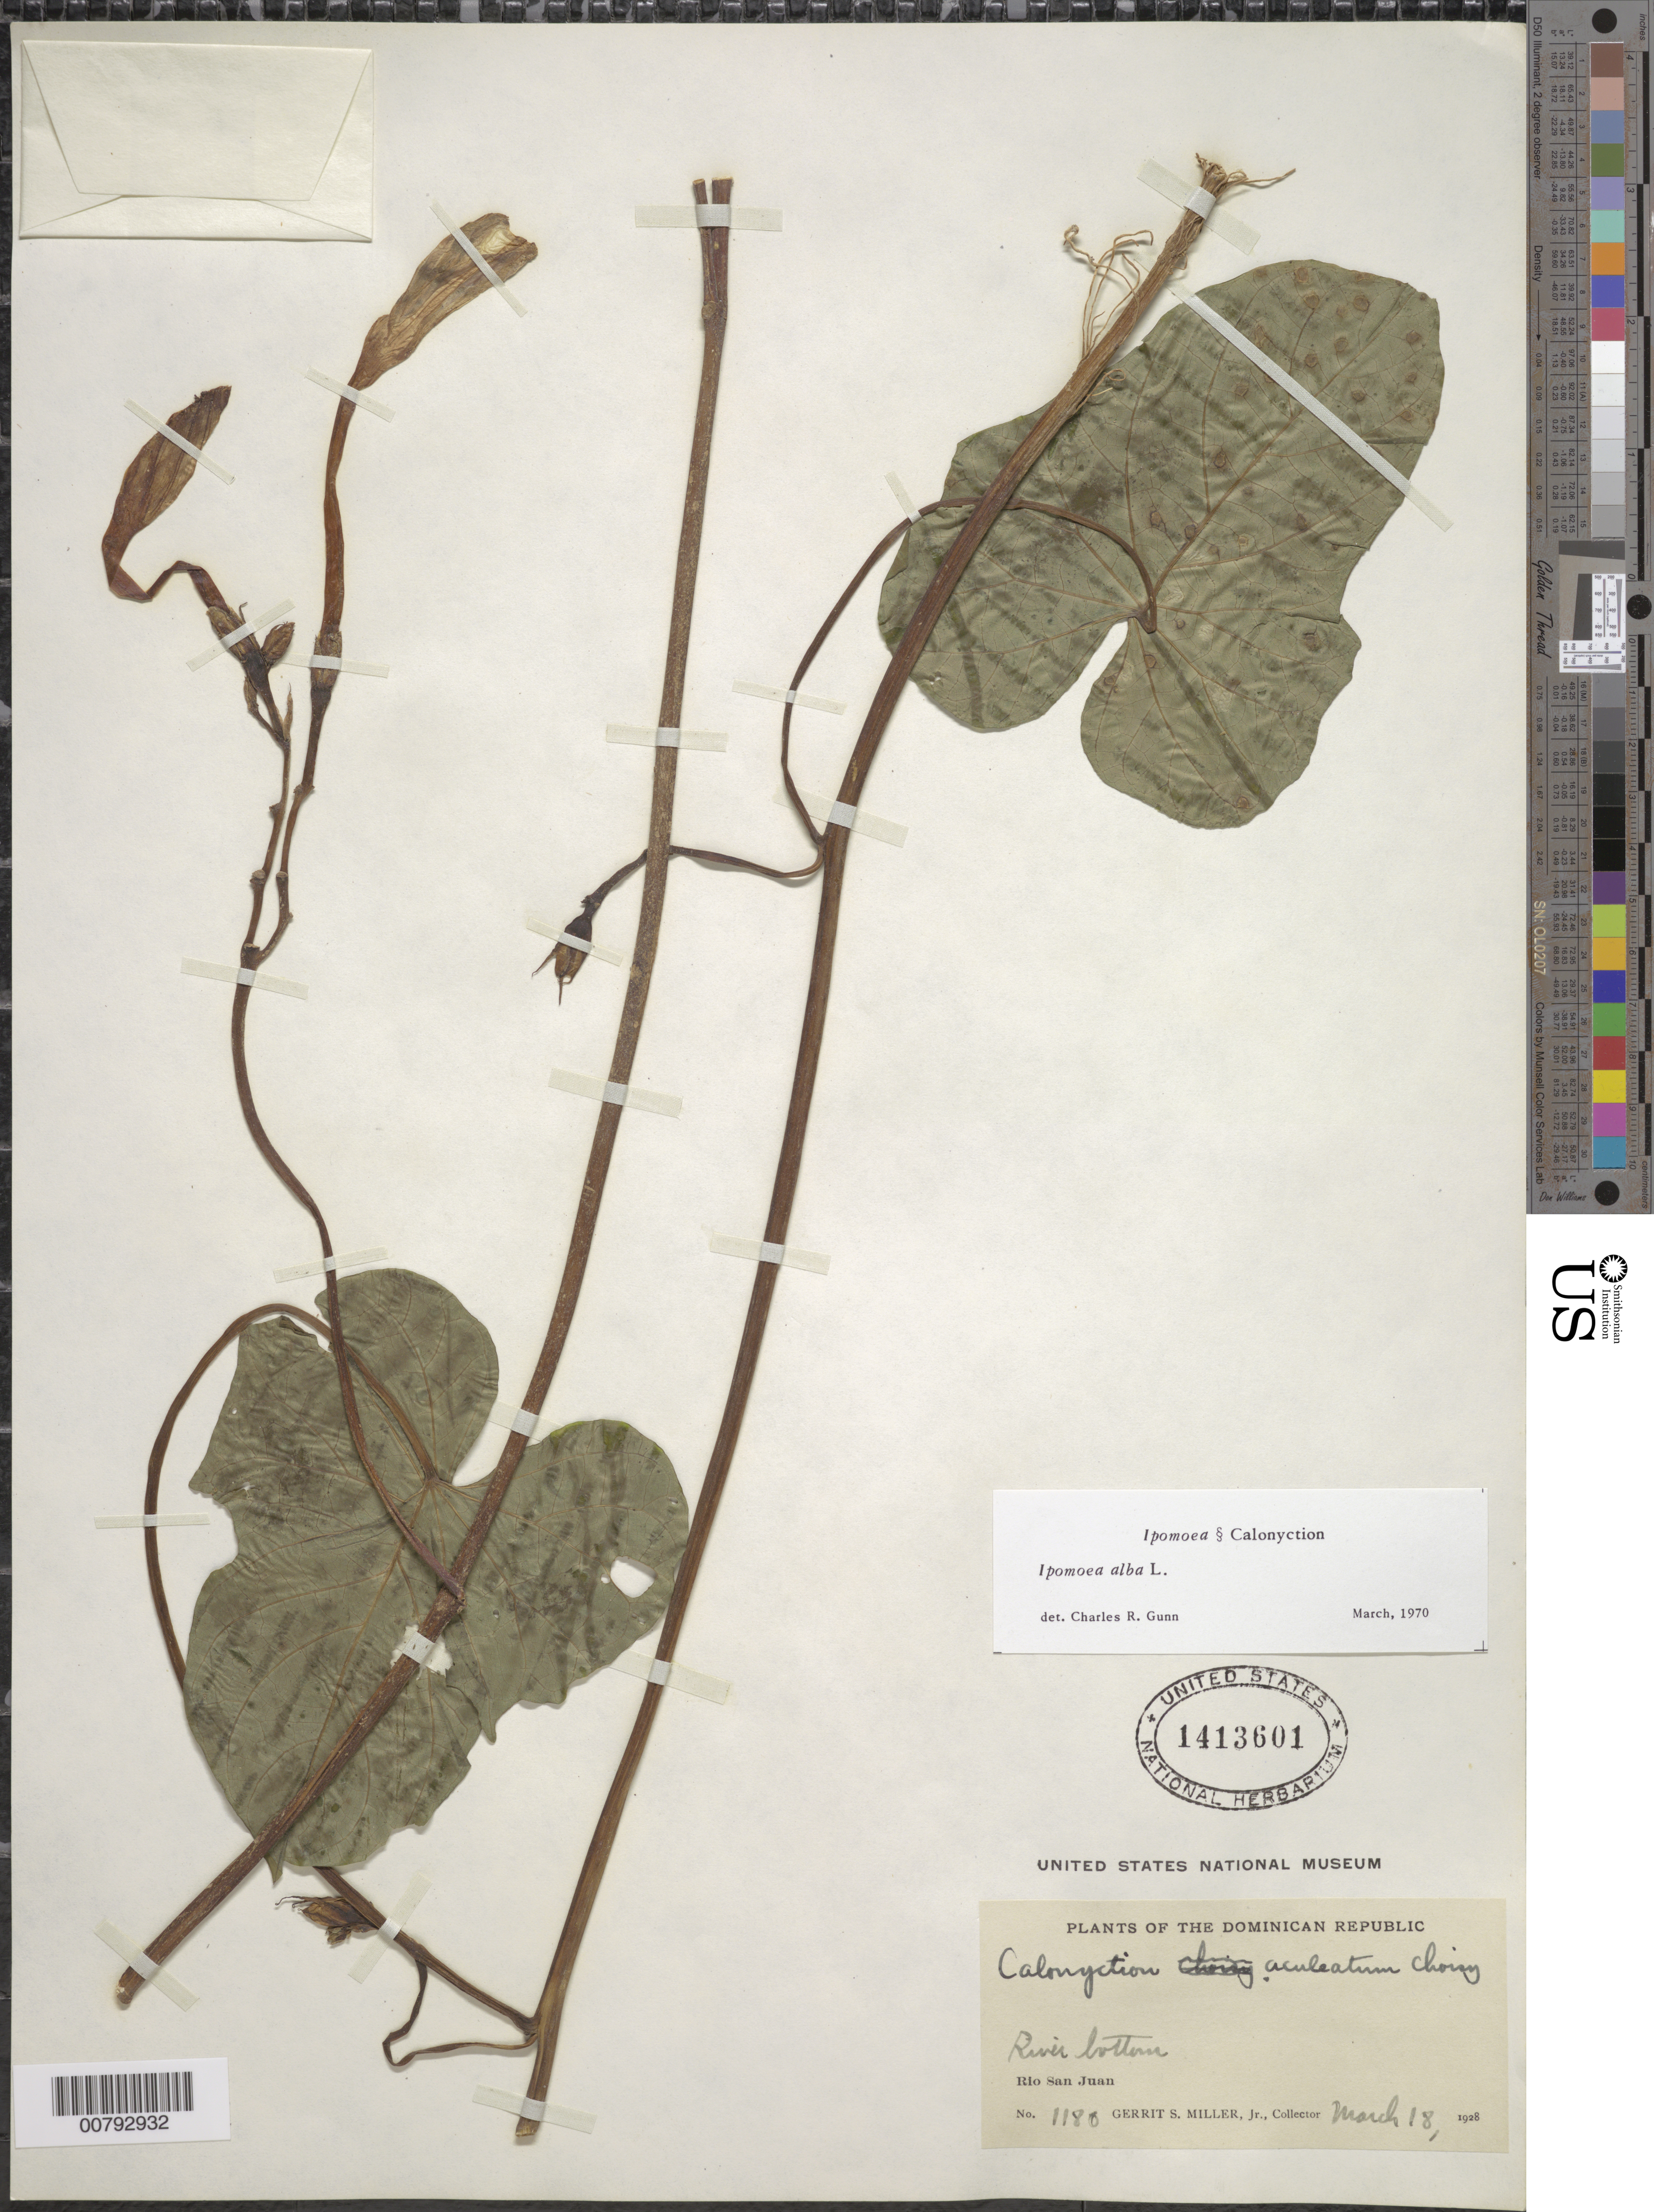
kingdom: Plantae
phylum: Tracheophyta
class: Magnoliopsida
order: Solanales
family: Convolvulaceae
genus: Ipomoea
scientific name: Ipomoea alba L.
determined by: Gunn, C. R., (BARC), United States Department of Agriculture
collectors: G. S. Miller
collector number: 1180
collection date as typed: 18 Mar 1928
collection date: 1928-03-18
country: Dominican Republic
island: Hispaniola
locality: San Juan River.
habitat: River bottom.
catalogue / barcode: US 1413601